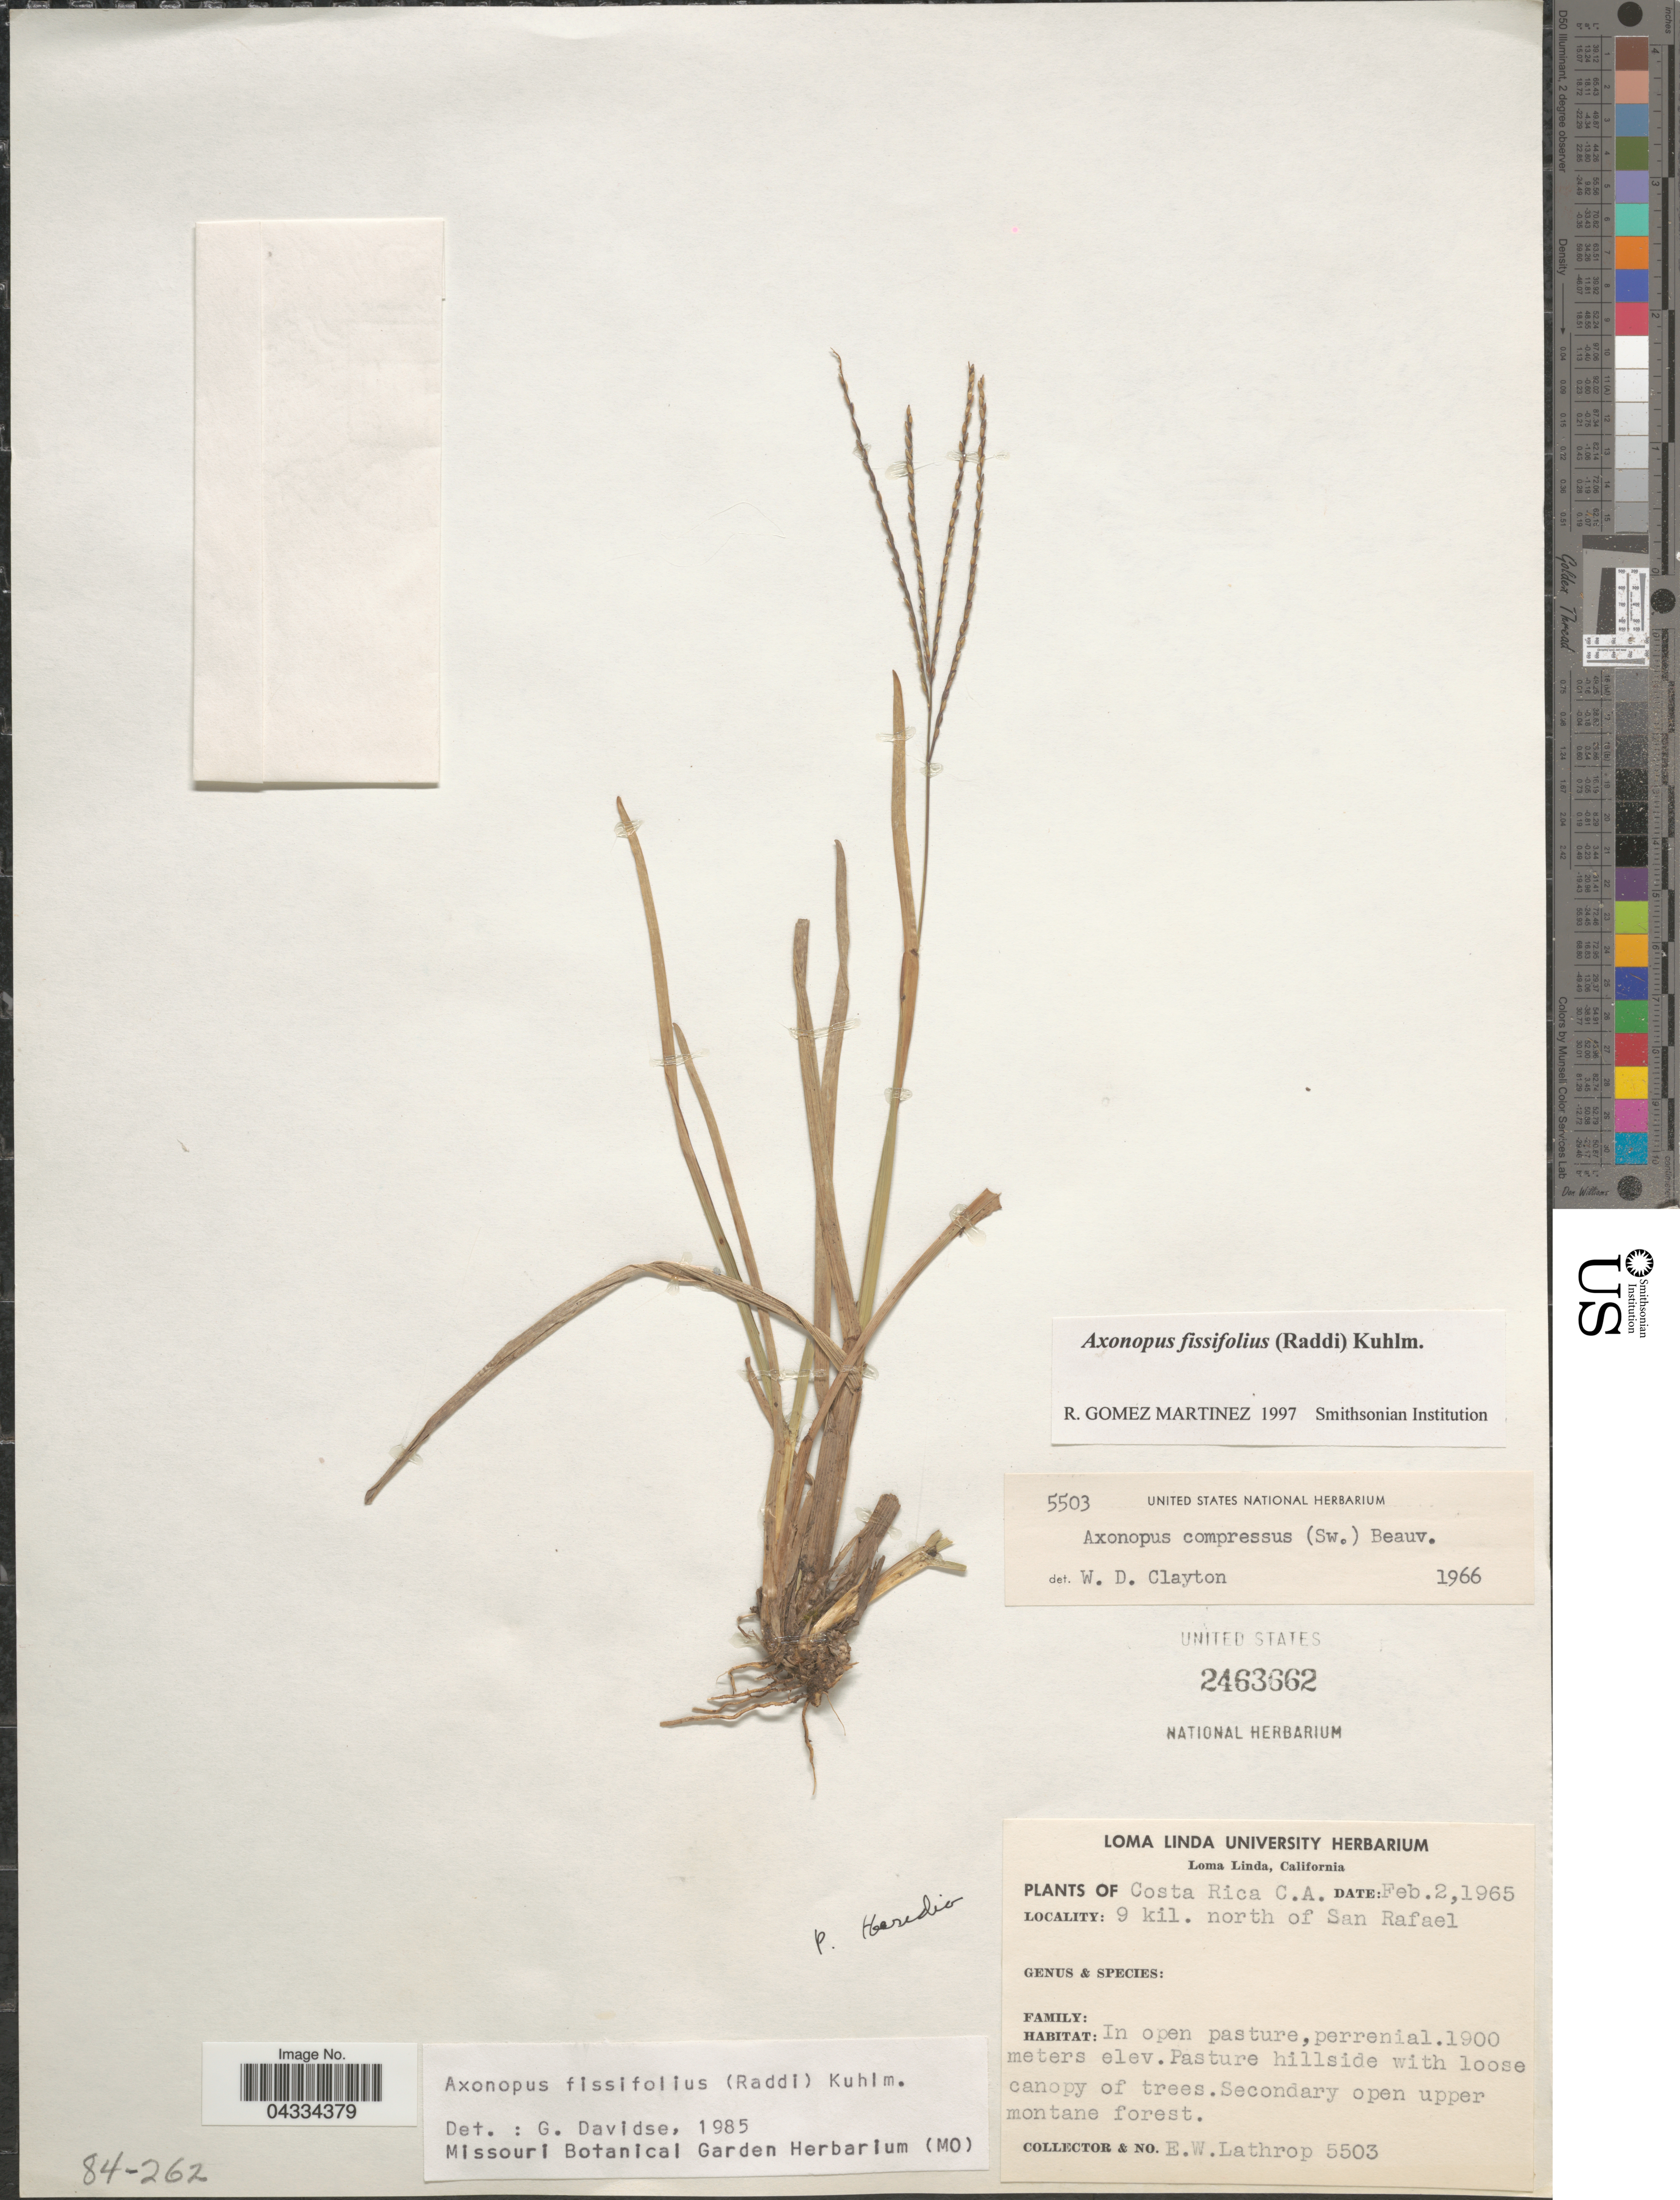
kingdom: Plantae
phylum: Tracheophyta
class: Liliopsida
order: Poales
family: Poaceae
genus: Axonopus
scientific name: Axonopus fissifolius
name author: (Raddi) Kuhlm.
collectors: E. W. Lathrop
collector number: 5503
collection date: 1965-02-02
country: Costa Rica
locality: Costa Rica C.A. 9 kil. north of San Rafael.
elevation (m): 1900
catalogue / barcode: US 2463662